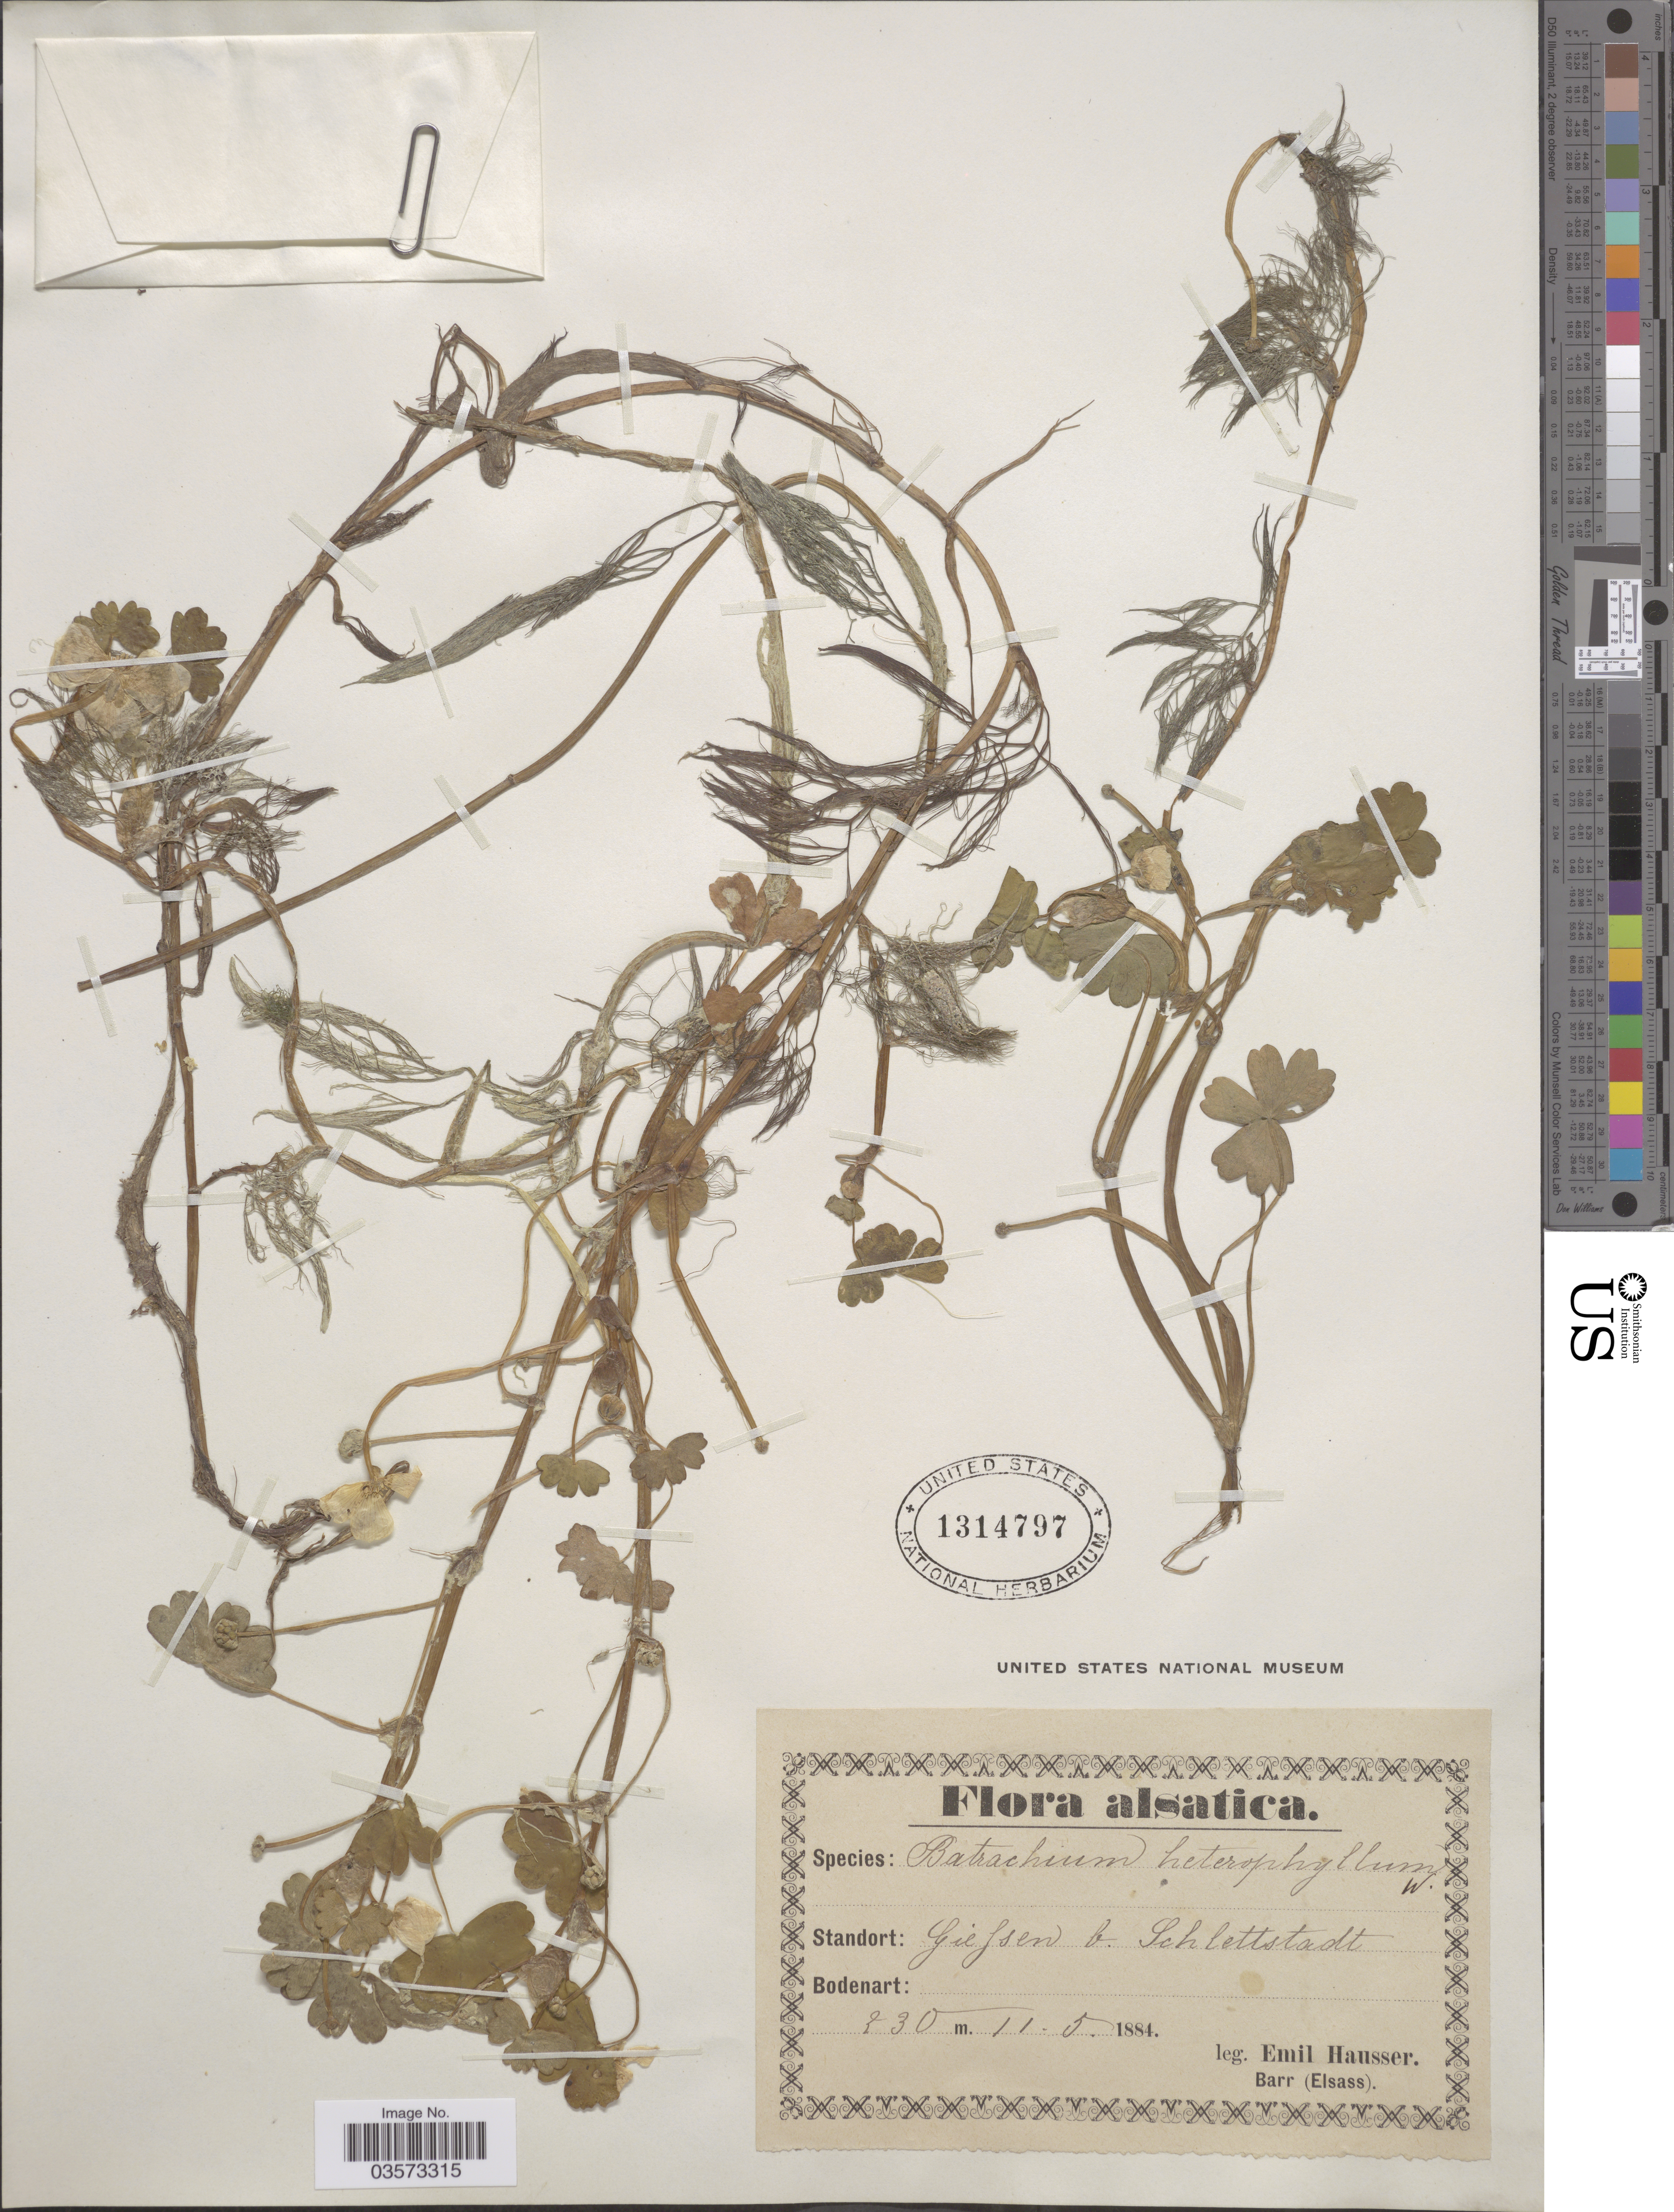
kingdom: Plantae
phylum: Tracheophyta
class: Magnoliopsida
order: Ranunculales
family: Ranunculaceae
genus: Ranunculus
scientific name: Ranunculus aquatilis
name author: L.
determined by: Strong, Mark T., (BOT), Smithsonian Institution - National Museum of Natural History (UNITED STATES)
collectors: E. Hausser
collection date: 1884-05-11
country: France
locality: Alsatica. Giessen b. Schlettstadt.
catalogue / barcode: US 1314797